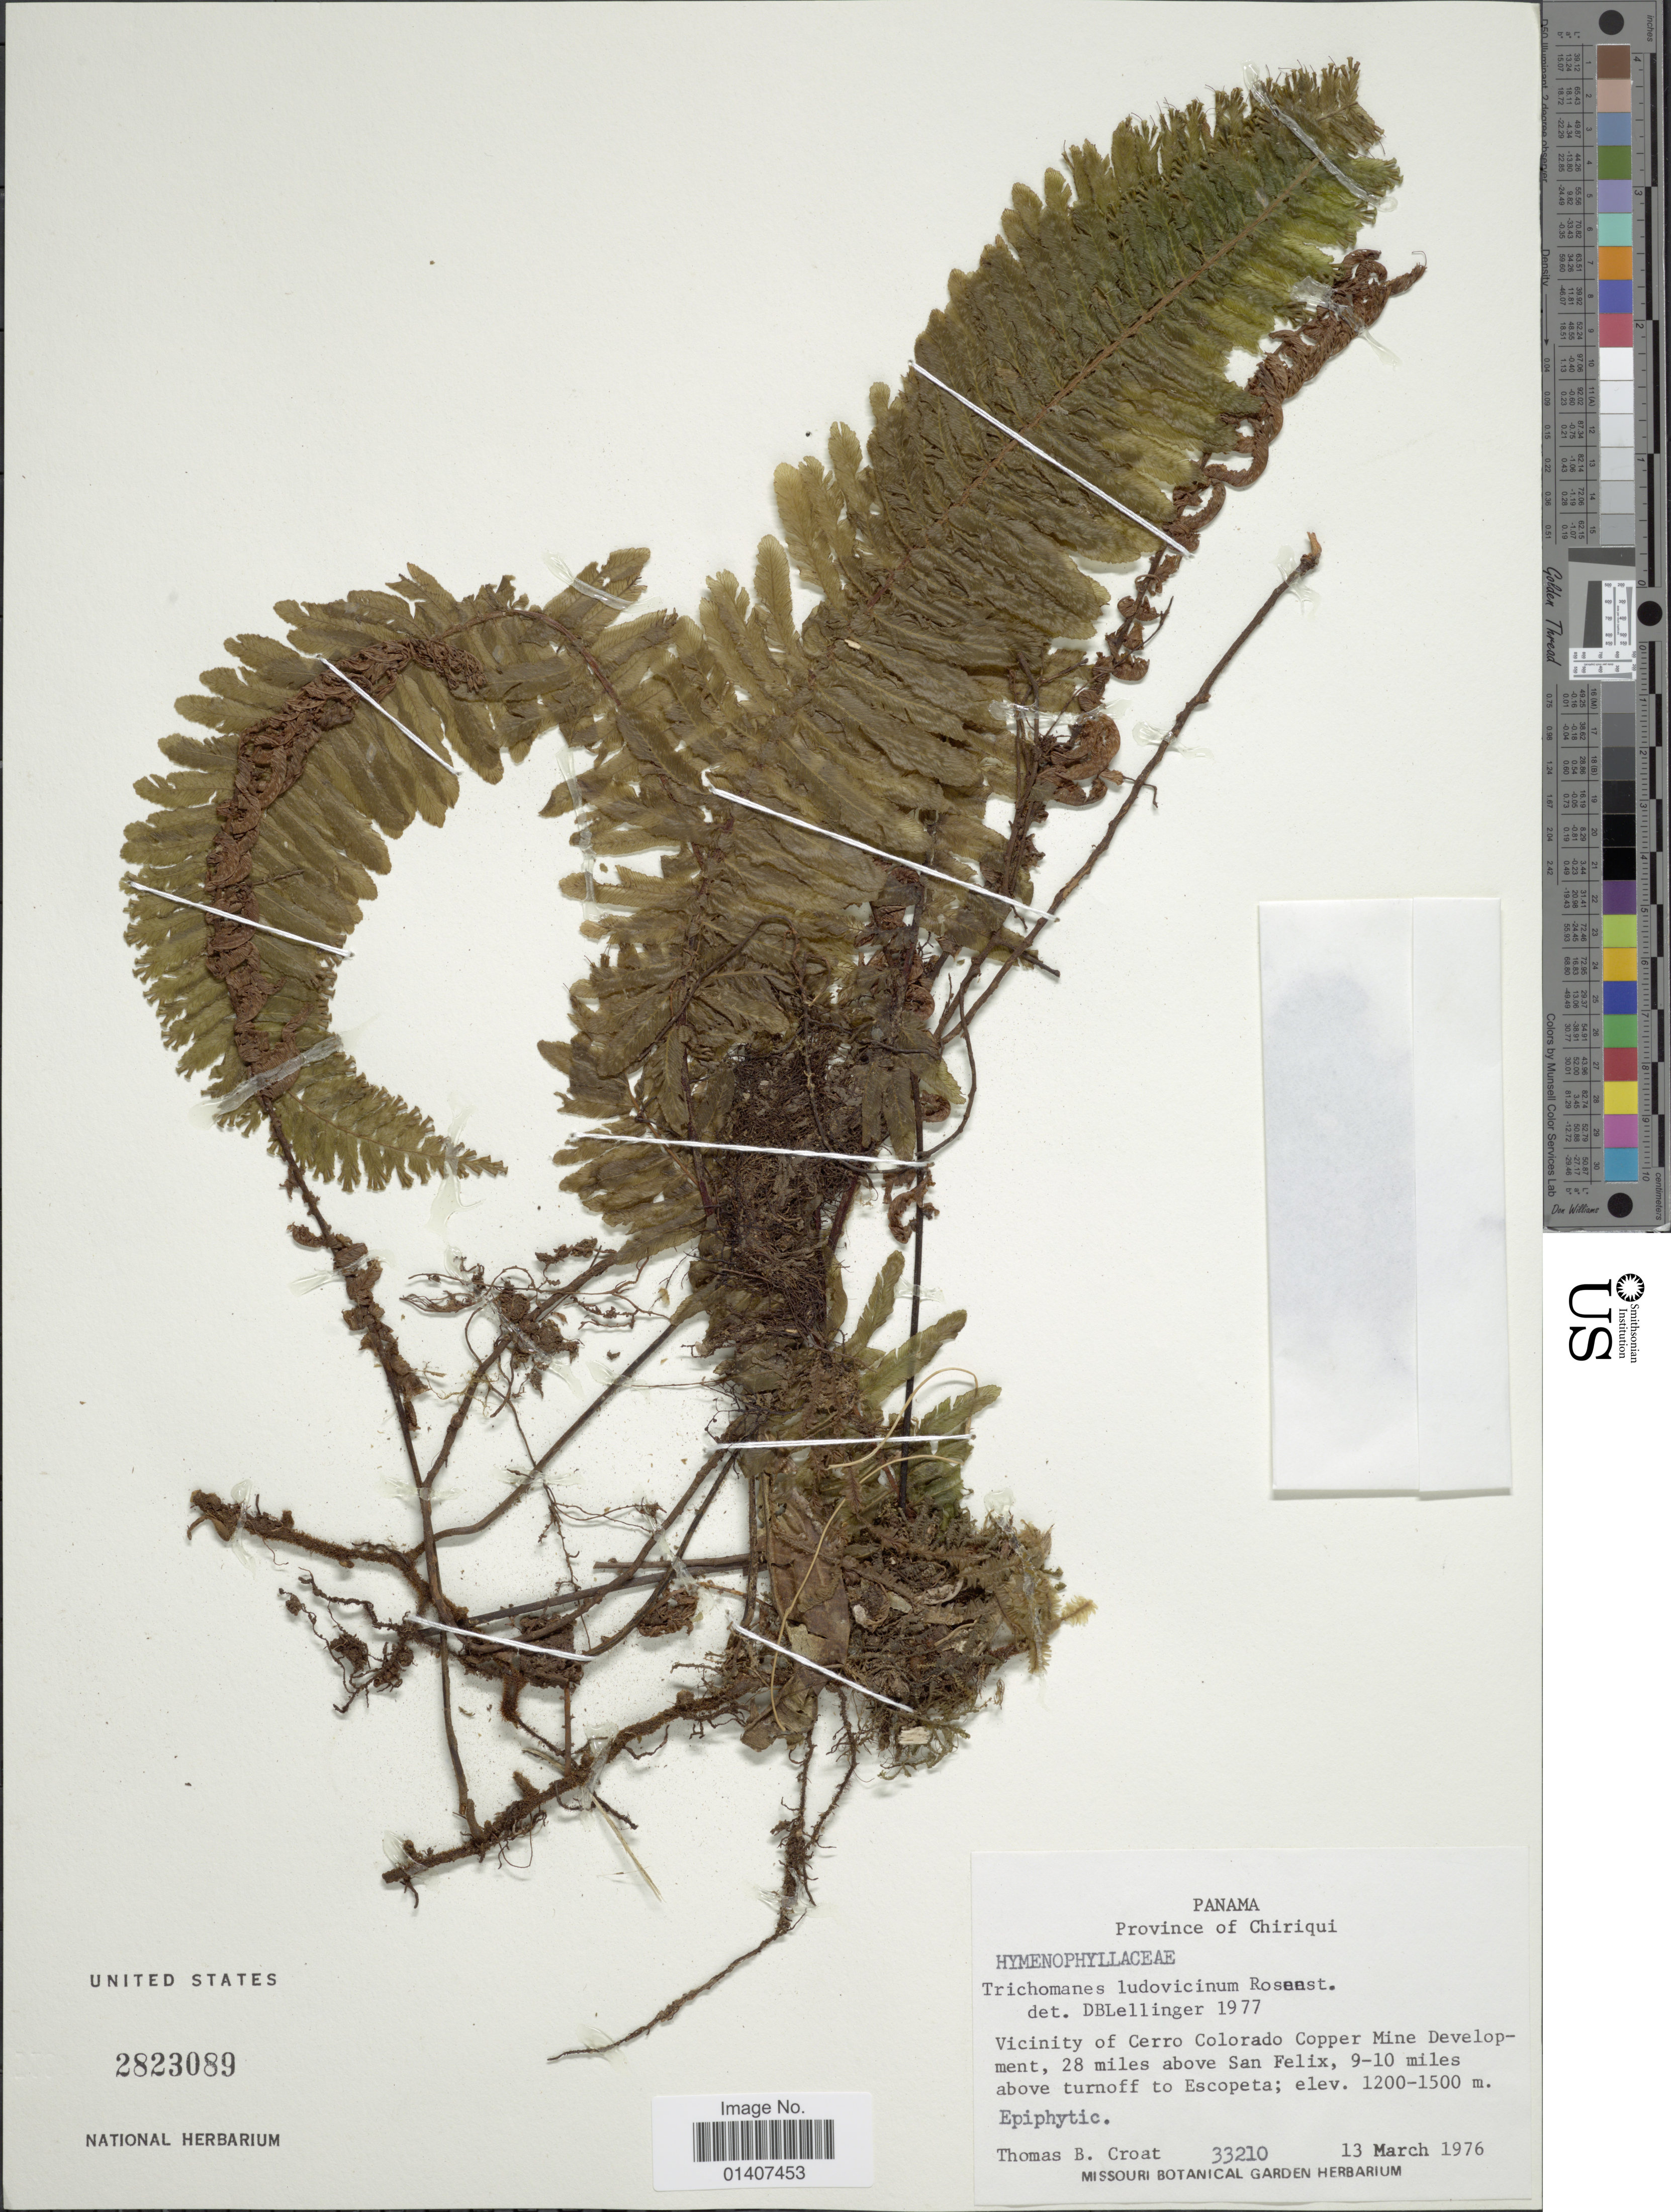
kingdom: Plantae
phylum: Tracheophyta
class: Polypodiopsida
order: Hymenophyllales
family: Hymenophyllaceae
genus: Trichomanes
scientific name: Trichomanes ludovicinum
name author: Rosenst.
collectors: T. B. Croat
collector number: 33210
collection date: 1976-03-13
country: Panama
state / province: Chiriqui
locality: Vicinity of Cerro Colorado Copper Mine Development, 28 miles above San Felix, 9-10 miles above turnoff to Escopeta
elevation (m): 1200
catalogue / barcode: US 2823089